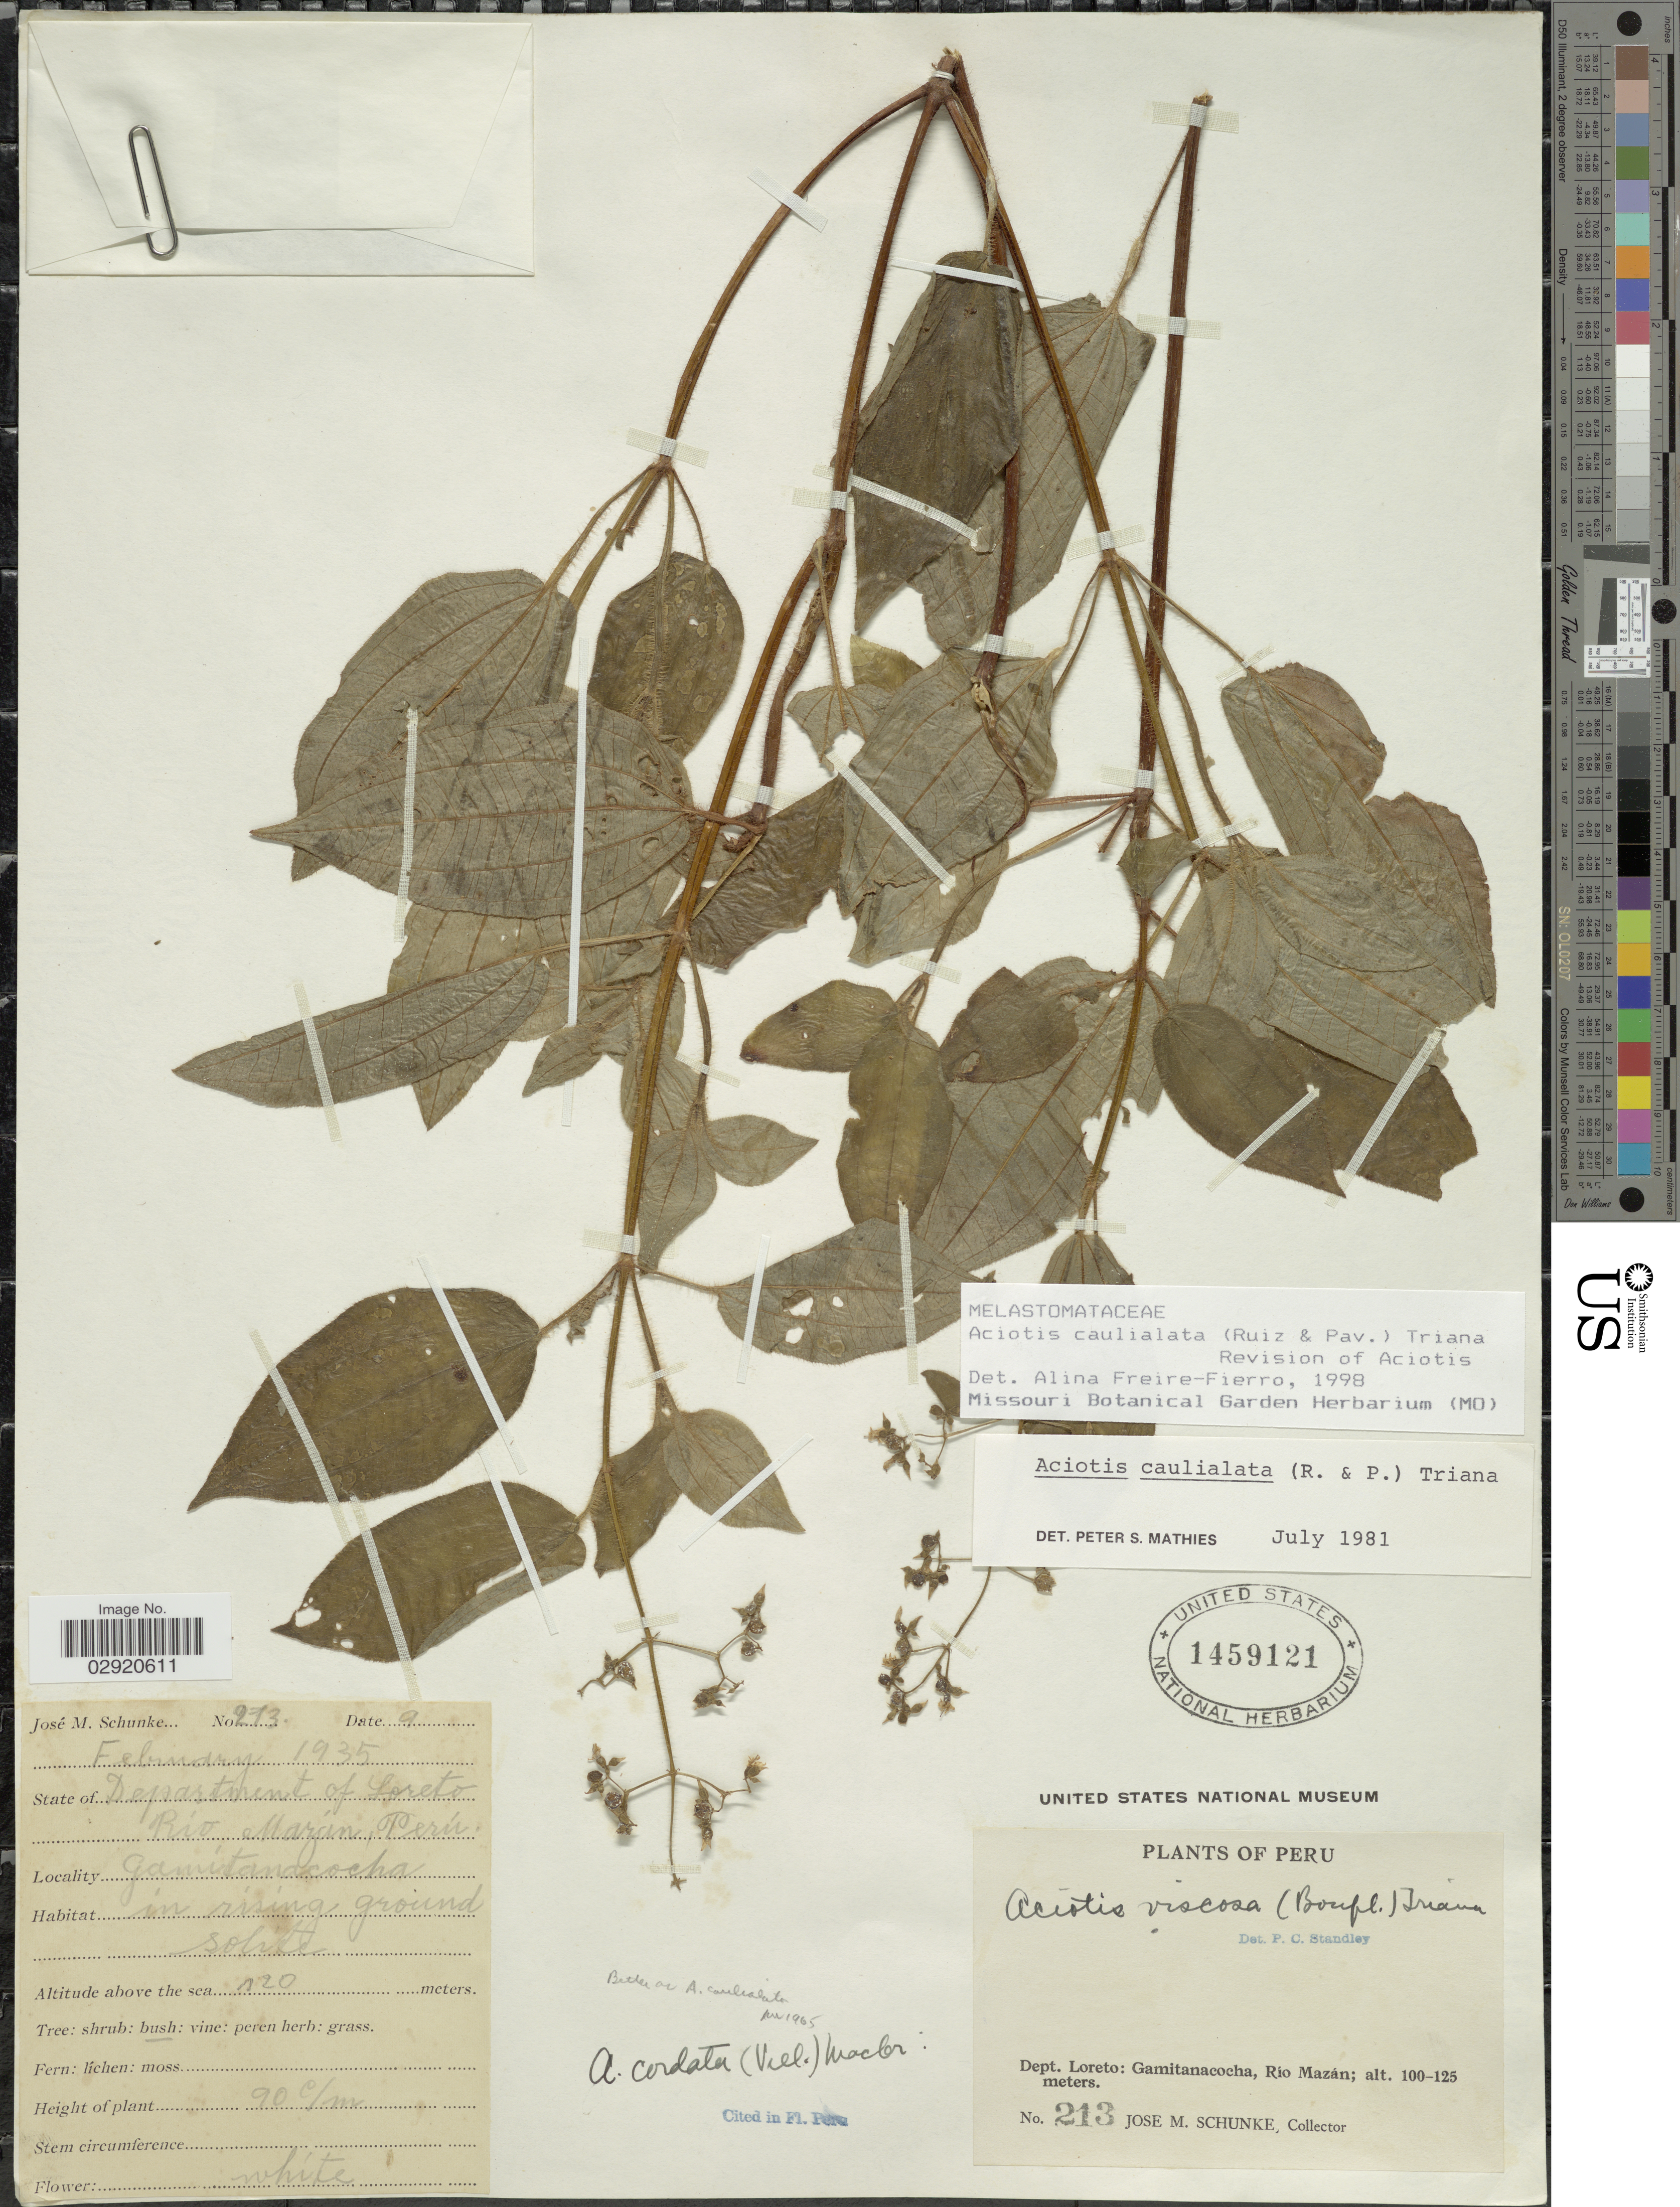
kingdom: Plantae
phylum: Tracheophyta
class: Magnoliopsida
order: Myrtales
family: Melastomataceae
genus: Aciotis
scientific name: Aciotis rubricaulis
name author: (Mart. ex DC.) Triana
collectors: J. M. Schunke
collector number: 213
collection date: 1935-02-09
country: Peru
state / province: Loreto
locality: Dept. Loreto: Gamitanacocha, Río Mazán.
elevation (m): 120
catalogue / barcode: US 1459121